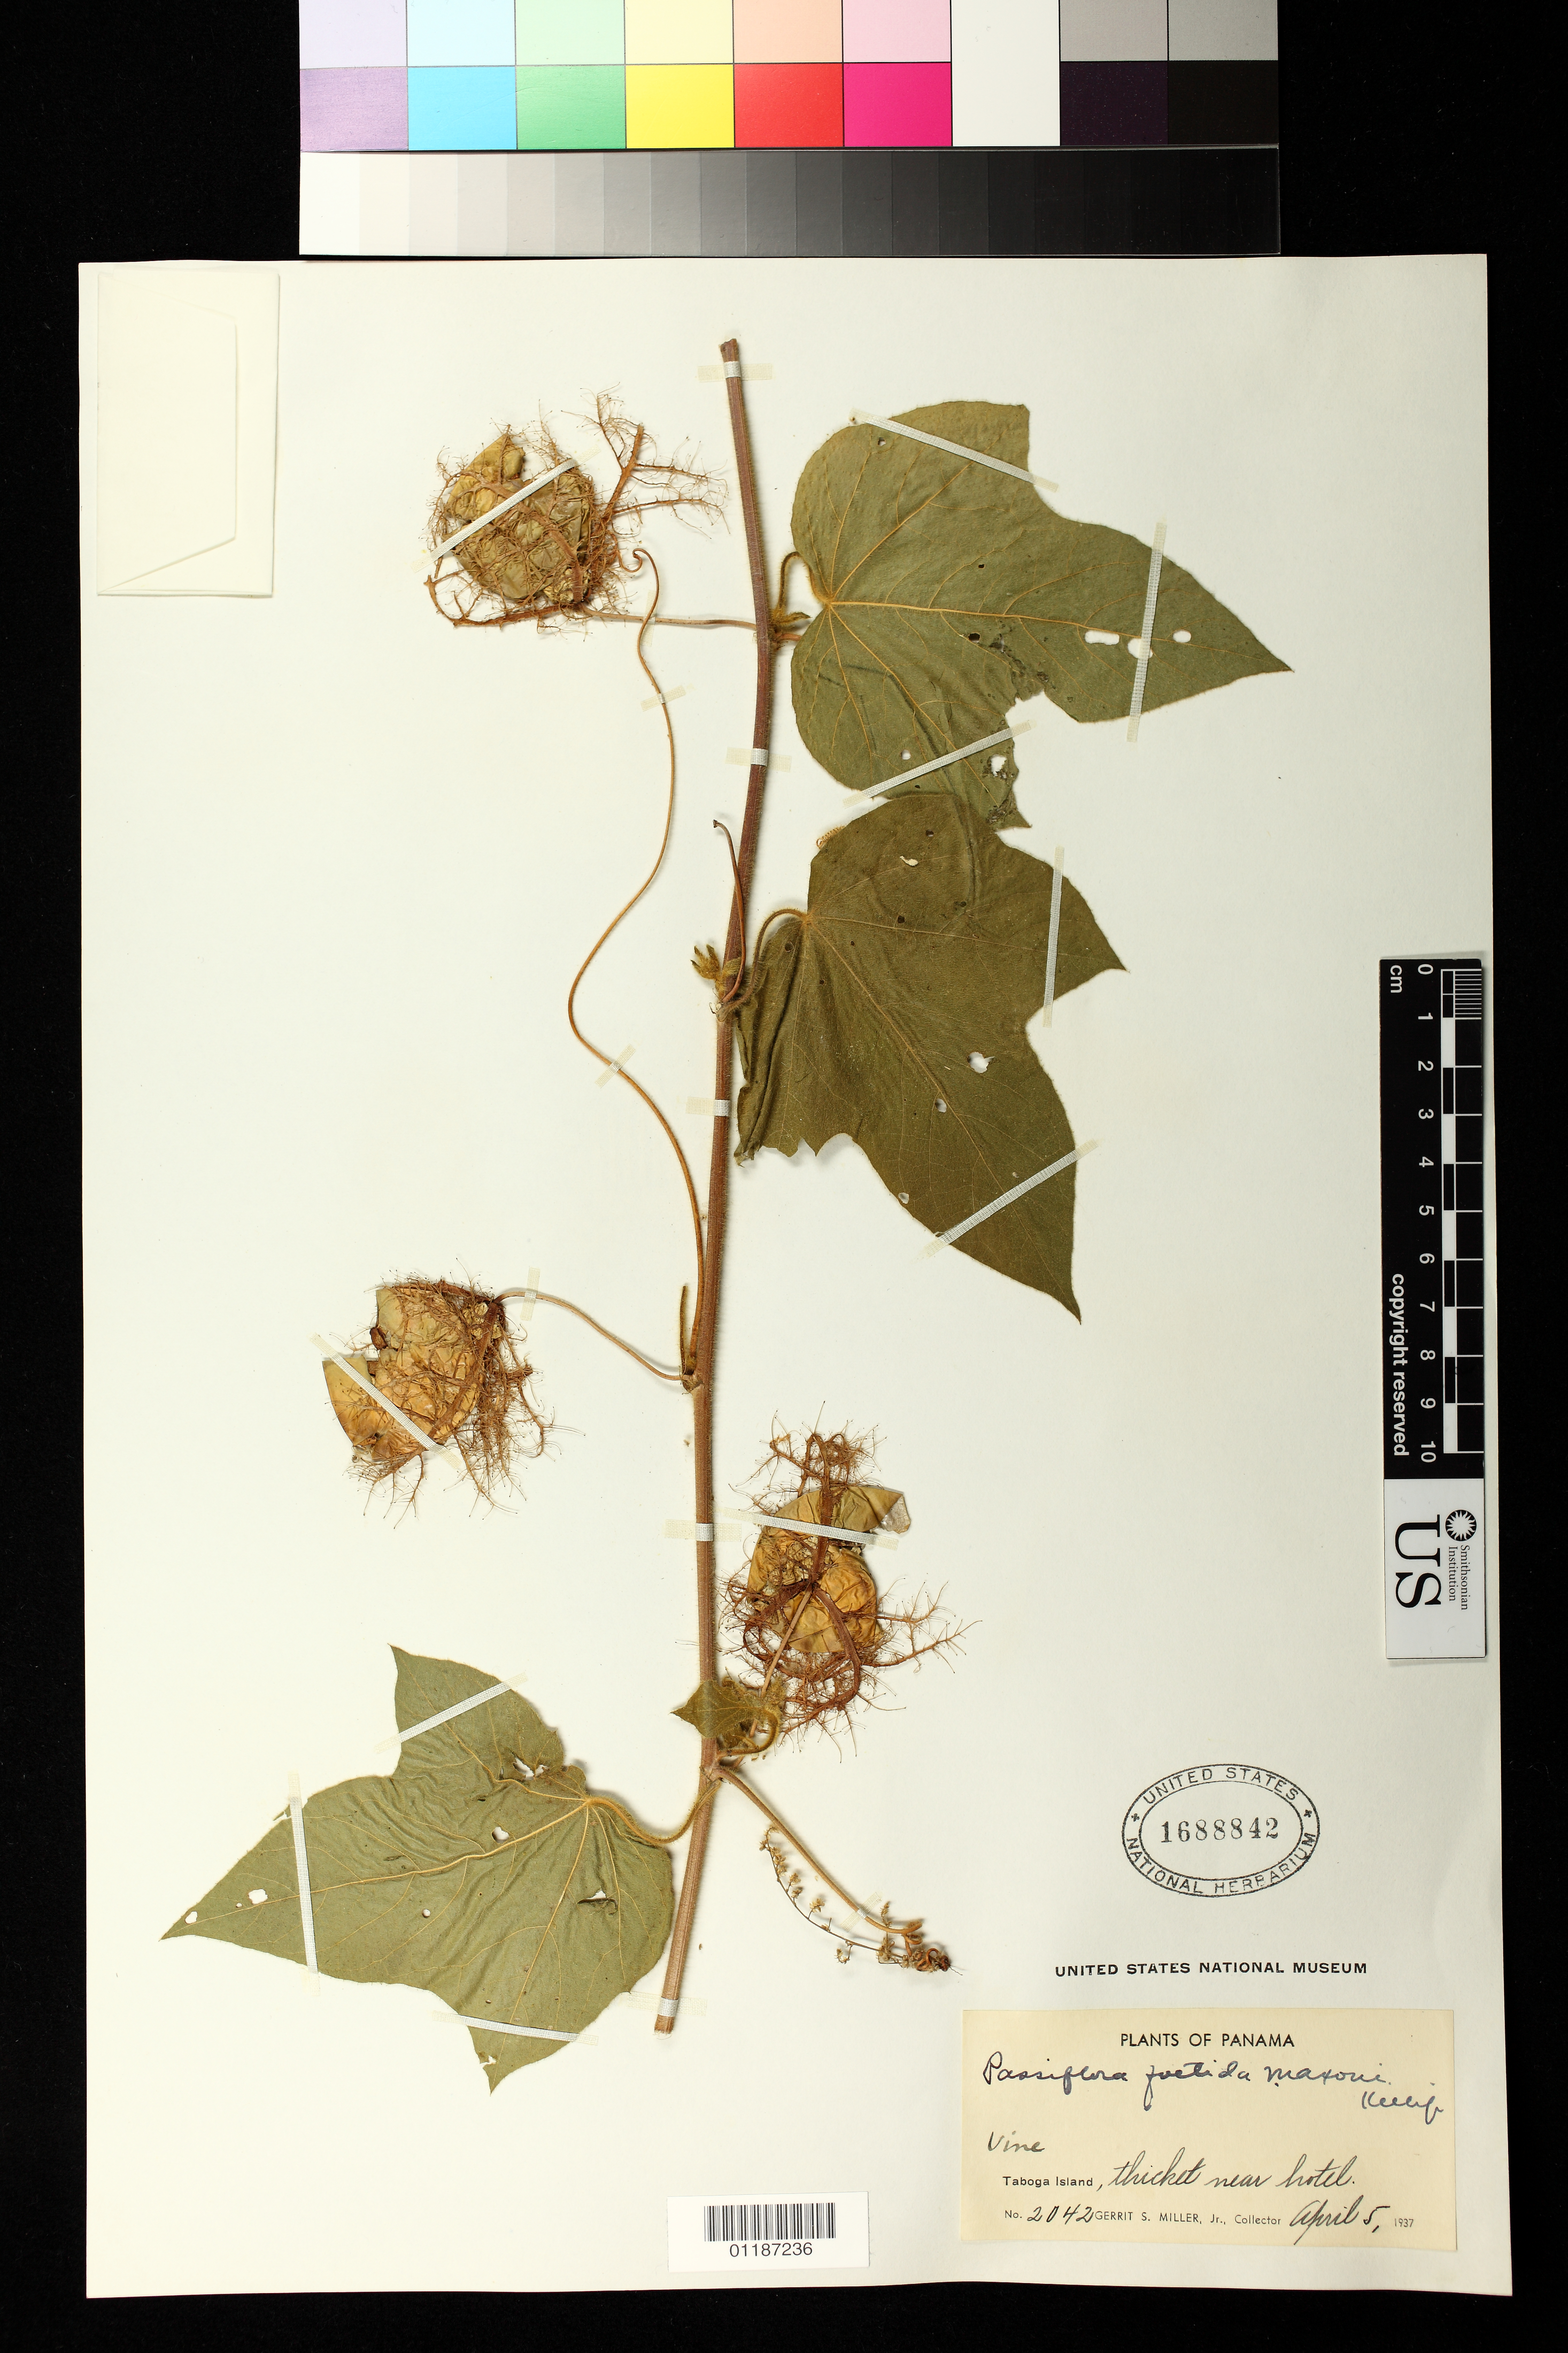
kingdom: Plantae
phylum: Tracheophyta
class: Magnoliopsida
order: Malpighiales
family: Passifloraceae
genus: Passiflora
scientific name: Passiflora foetida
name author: L.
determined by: Svoboda, Harlan T., (NA), US Department of Agriculture (UNITED STATES)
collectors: G. S. Miller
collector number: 2042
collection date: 1937-04-05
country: Panama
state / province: Panamá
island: Taboga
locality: Taboga Island, thicket near hotel.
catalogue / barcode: US 1688842